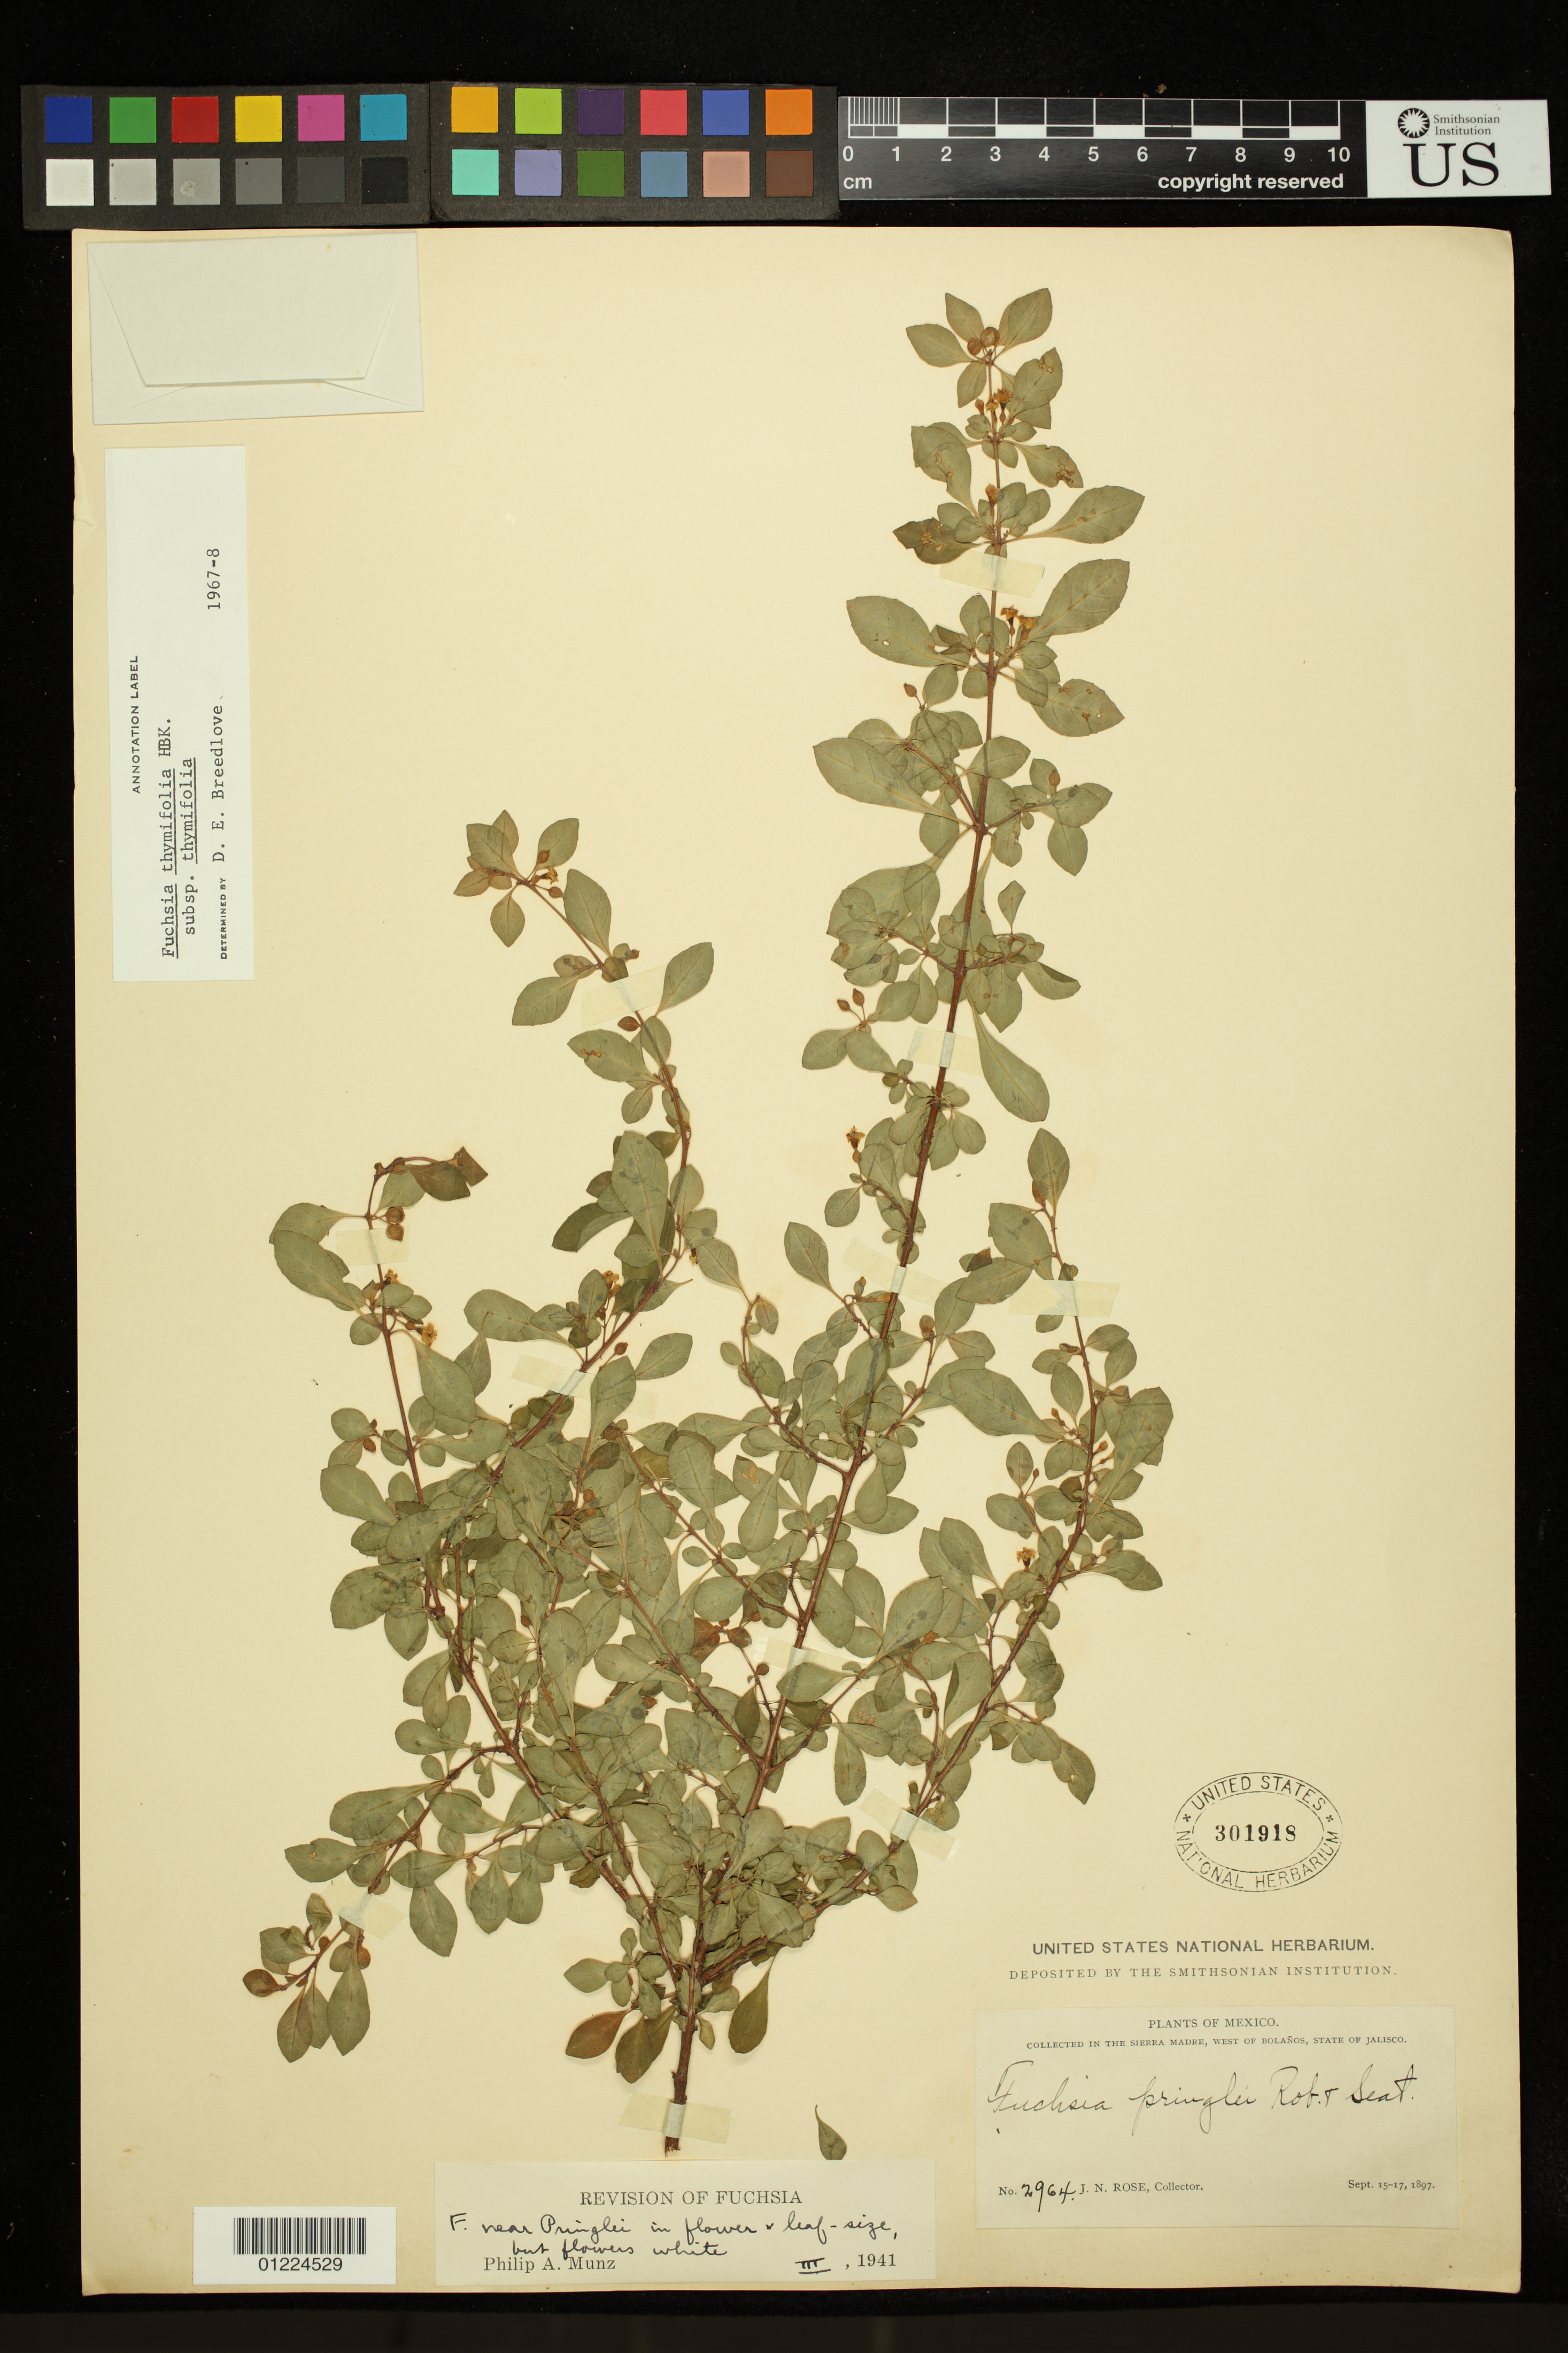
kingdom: Plantae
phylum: Tracheophyta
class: Magnoliopsida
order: Myrtales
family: Onagraceae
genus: Fuchsia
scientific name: Fuchsia thymifolia subsp. thymifolia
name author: Kunth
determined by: Breedlove, D. E.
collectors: J. N. Rose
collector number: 2964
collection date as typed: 15 Sep 1897 to 17 Sep 1897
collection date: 1897-09-15/1897-09-17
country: Mexico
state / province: Jalisco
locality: In the Sierra Madre, West of Bolaños.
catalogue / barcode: US 301918